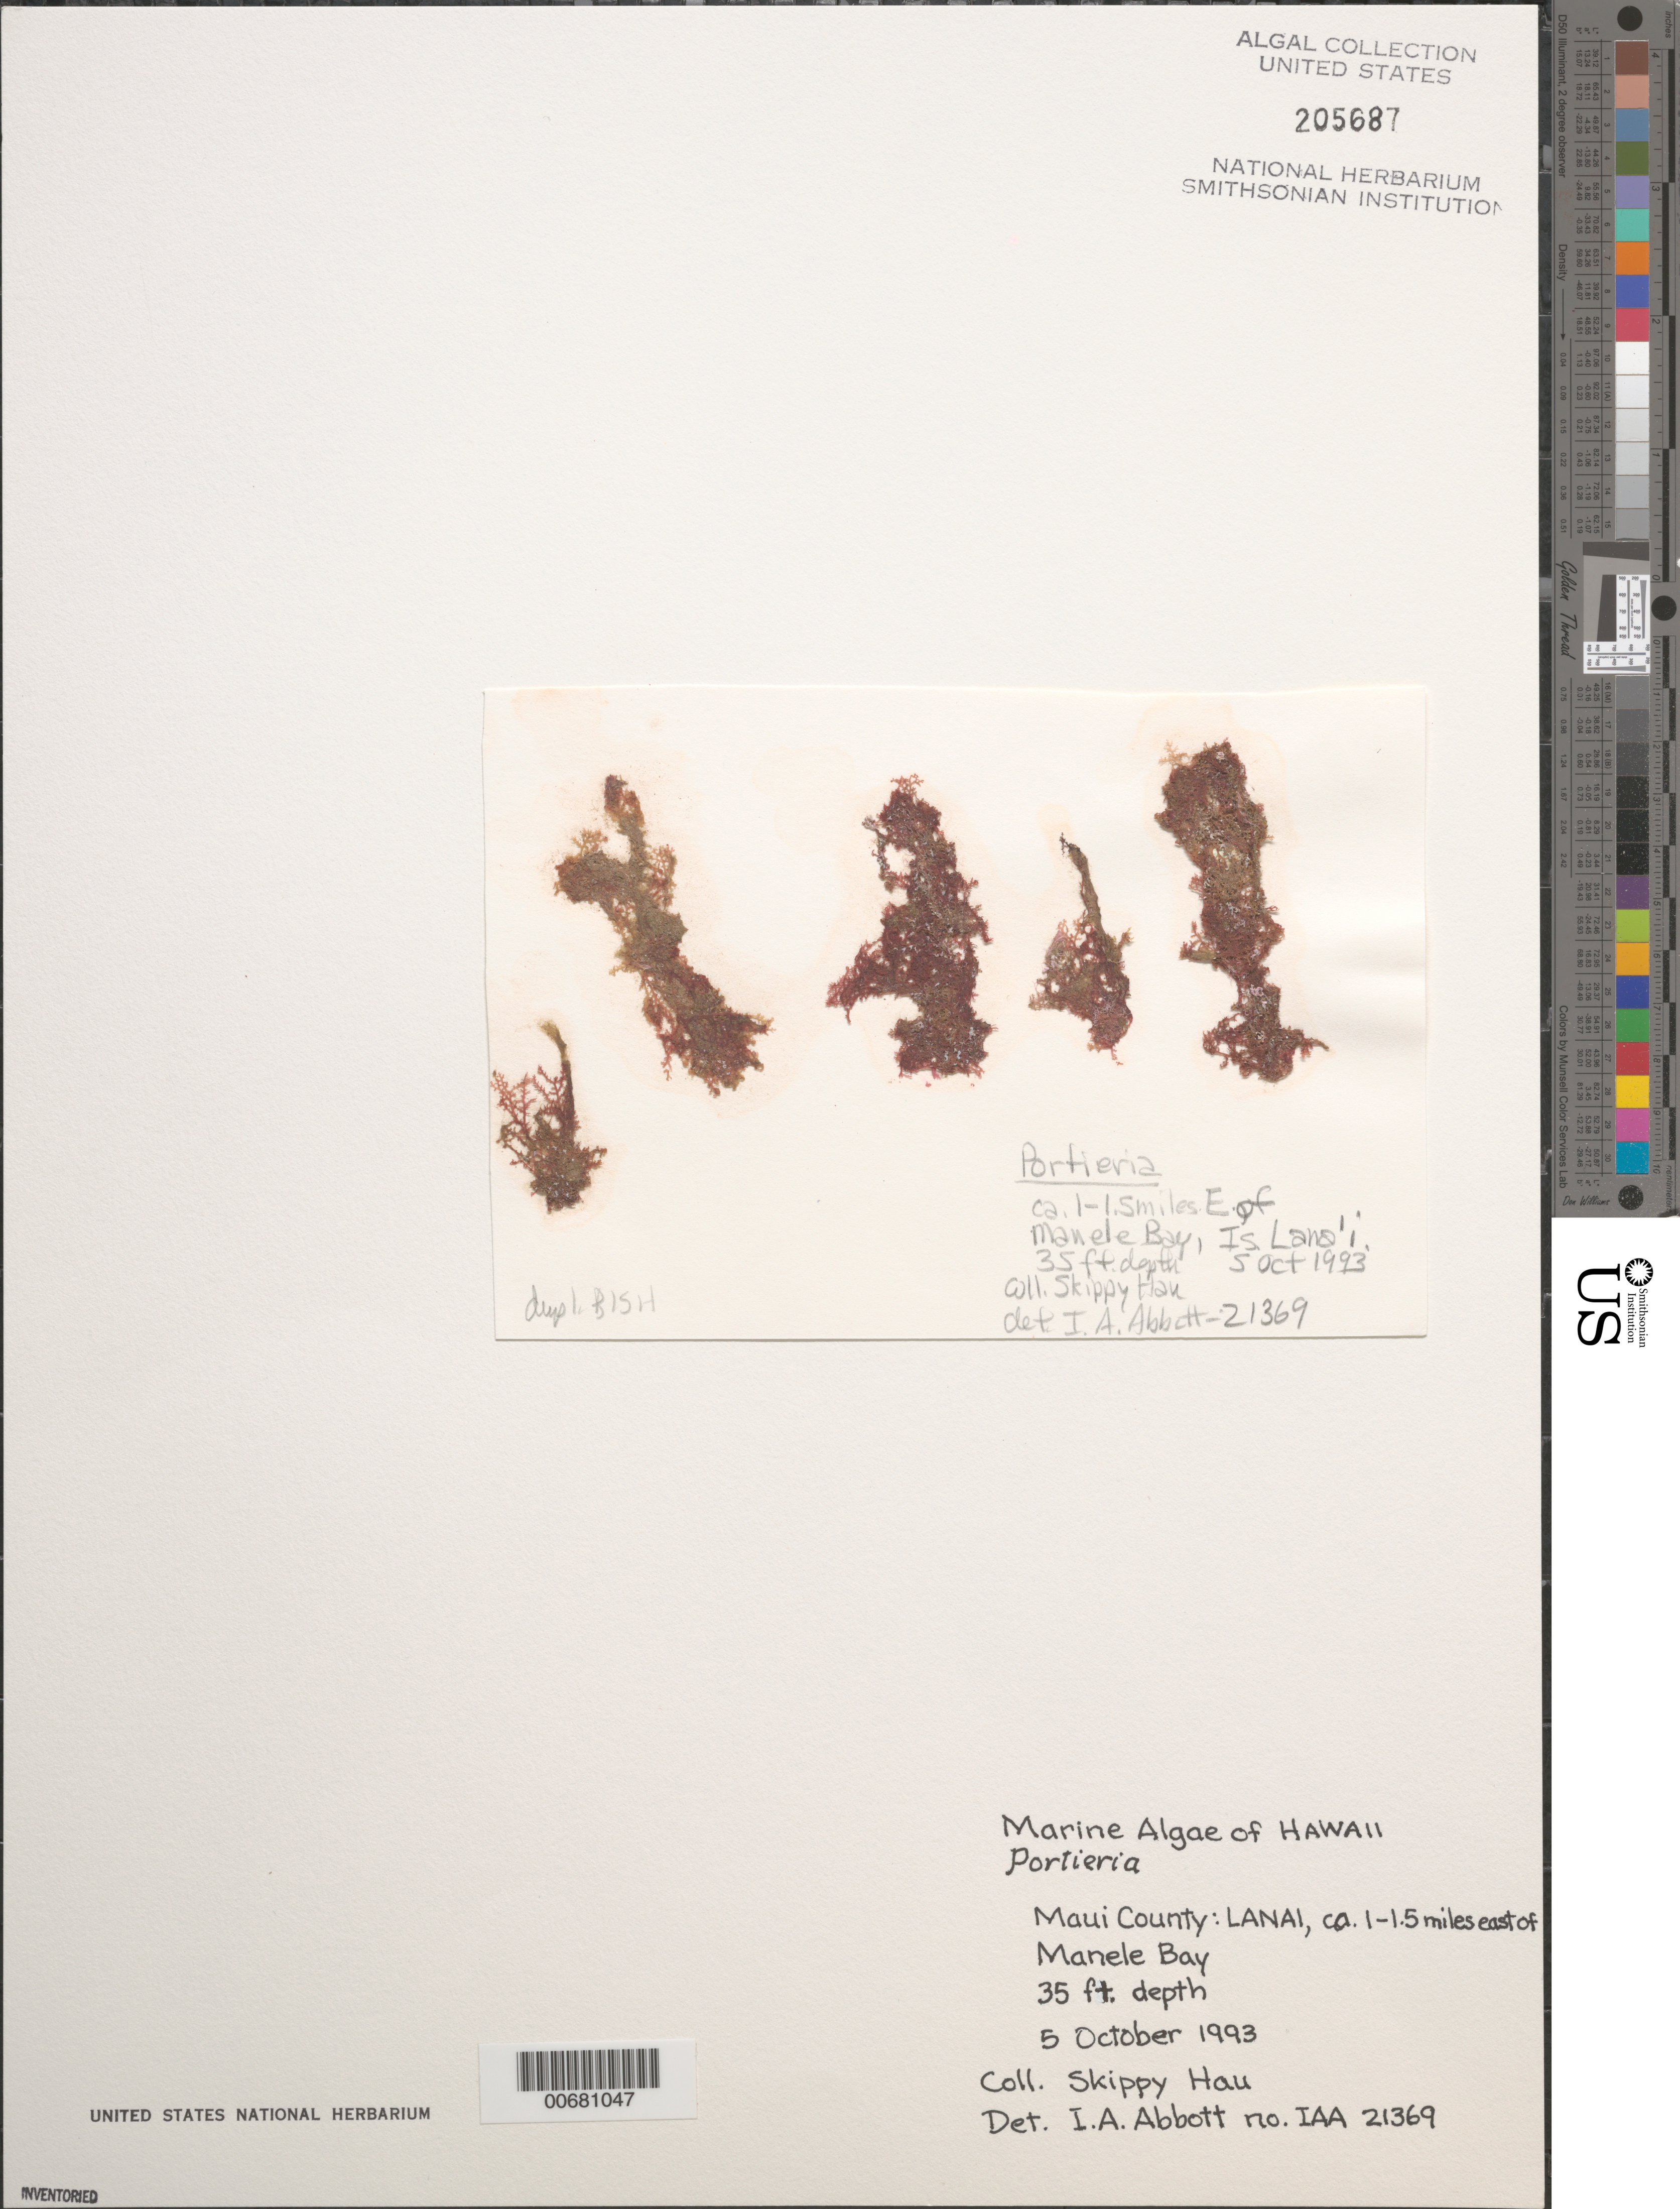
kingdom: Plantae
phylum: Rhodophyta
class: Florideophyceae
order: Gigartinales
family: Rhizophyllidaceae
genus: Portieria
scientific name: Portieria sp.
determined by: Abbott, Isabella A.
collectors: S. Hau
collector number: IAA 21369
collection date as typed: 05 Oct 1993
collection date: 1993-10-05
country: United States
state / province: Hawaii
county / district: Maui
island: Lana'i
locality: Ca. 1 to 1.5 miles east of Manele Bay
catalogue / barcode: US 205687